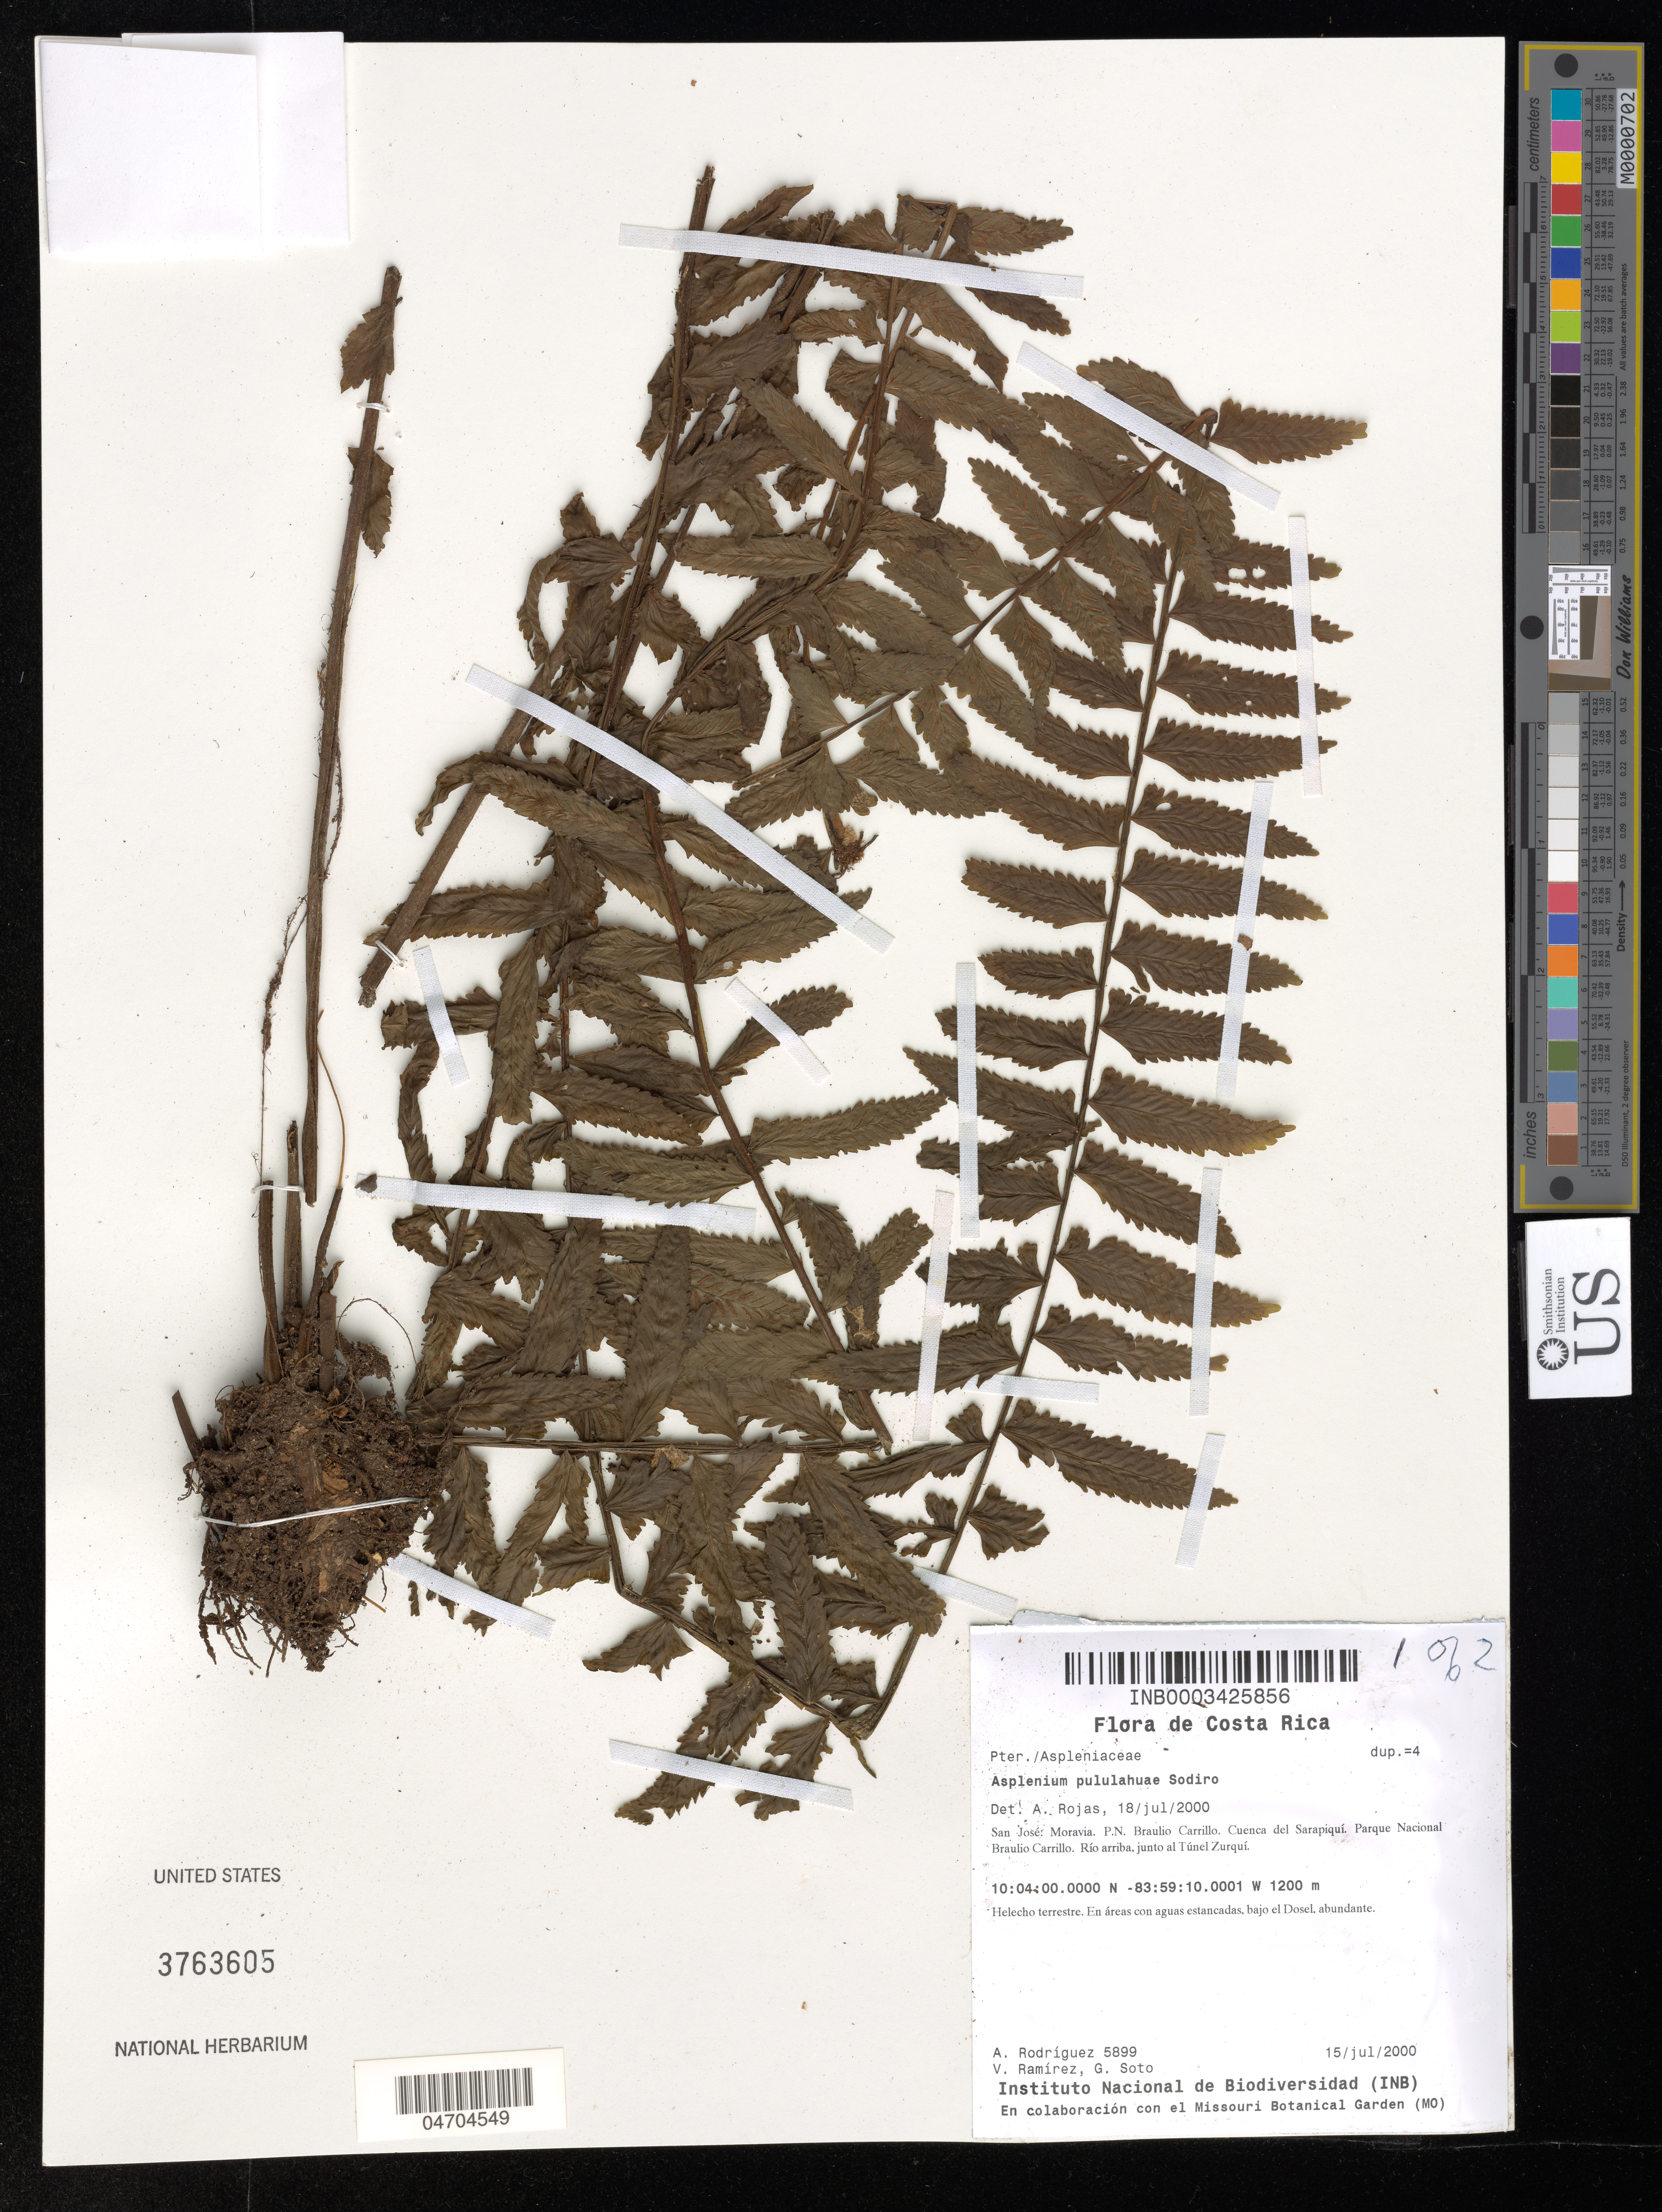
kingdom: Plantae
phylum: Tracheophyta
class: Polypodiopsida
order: Polypodiales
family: Aspleniaceae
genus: Asplenium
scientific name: Asplenium pululahuae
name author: Sodiro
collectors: A. Rodríguez, V. Ramirez & G. Soto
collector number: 5899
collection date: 2000-07-15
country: Costa Rica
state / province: San José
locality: Moravia. P. N. Braulio Carrillo. Cuenca del Sarapiquí. Parque Nacional Braulio Carrillo. Río arriba, junto al Túnel Zurquí.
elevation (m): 1200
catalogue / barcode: US 3763605